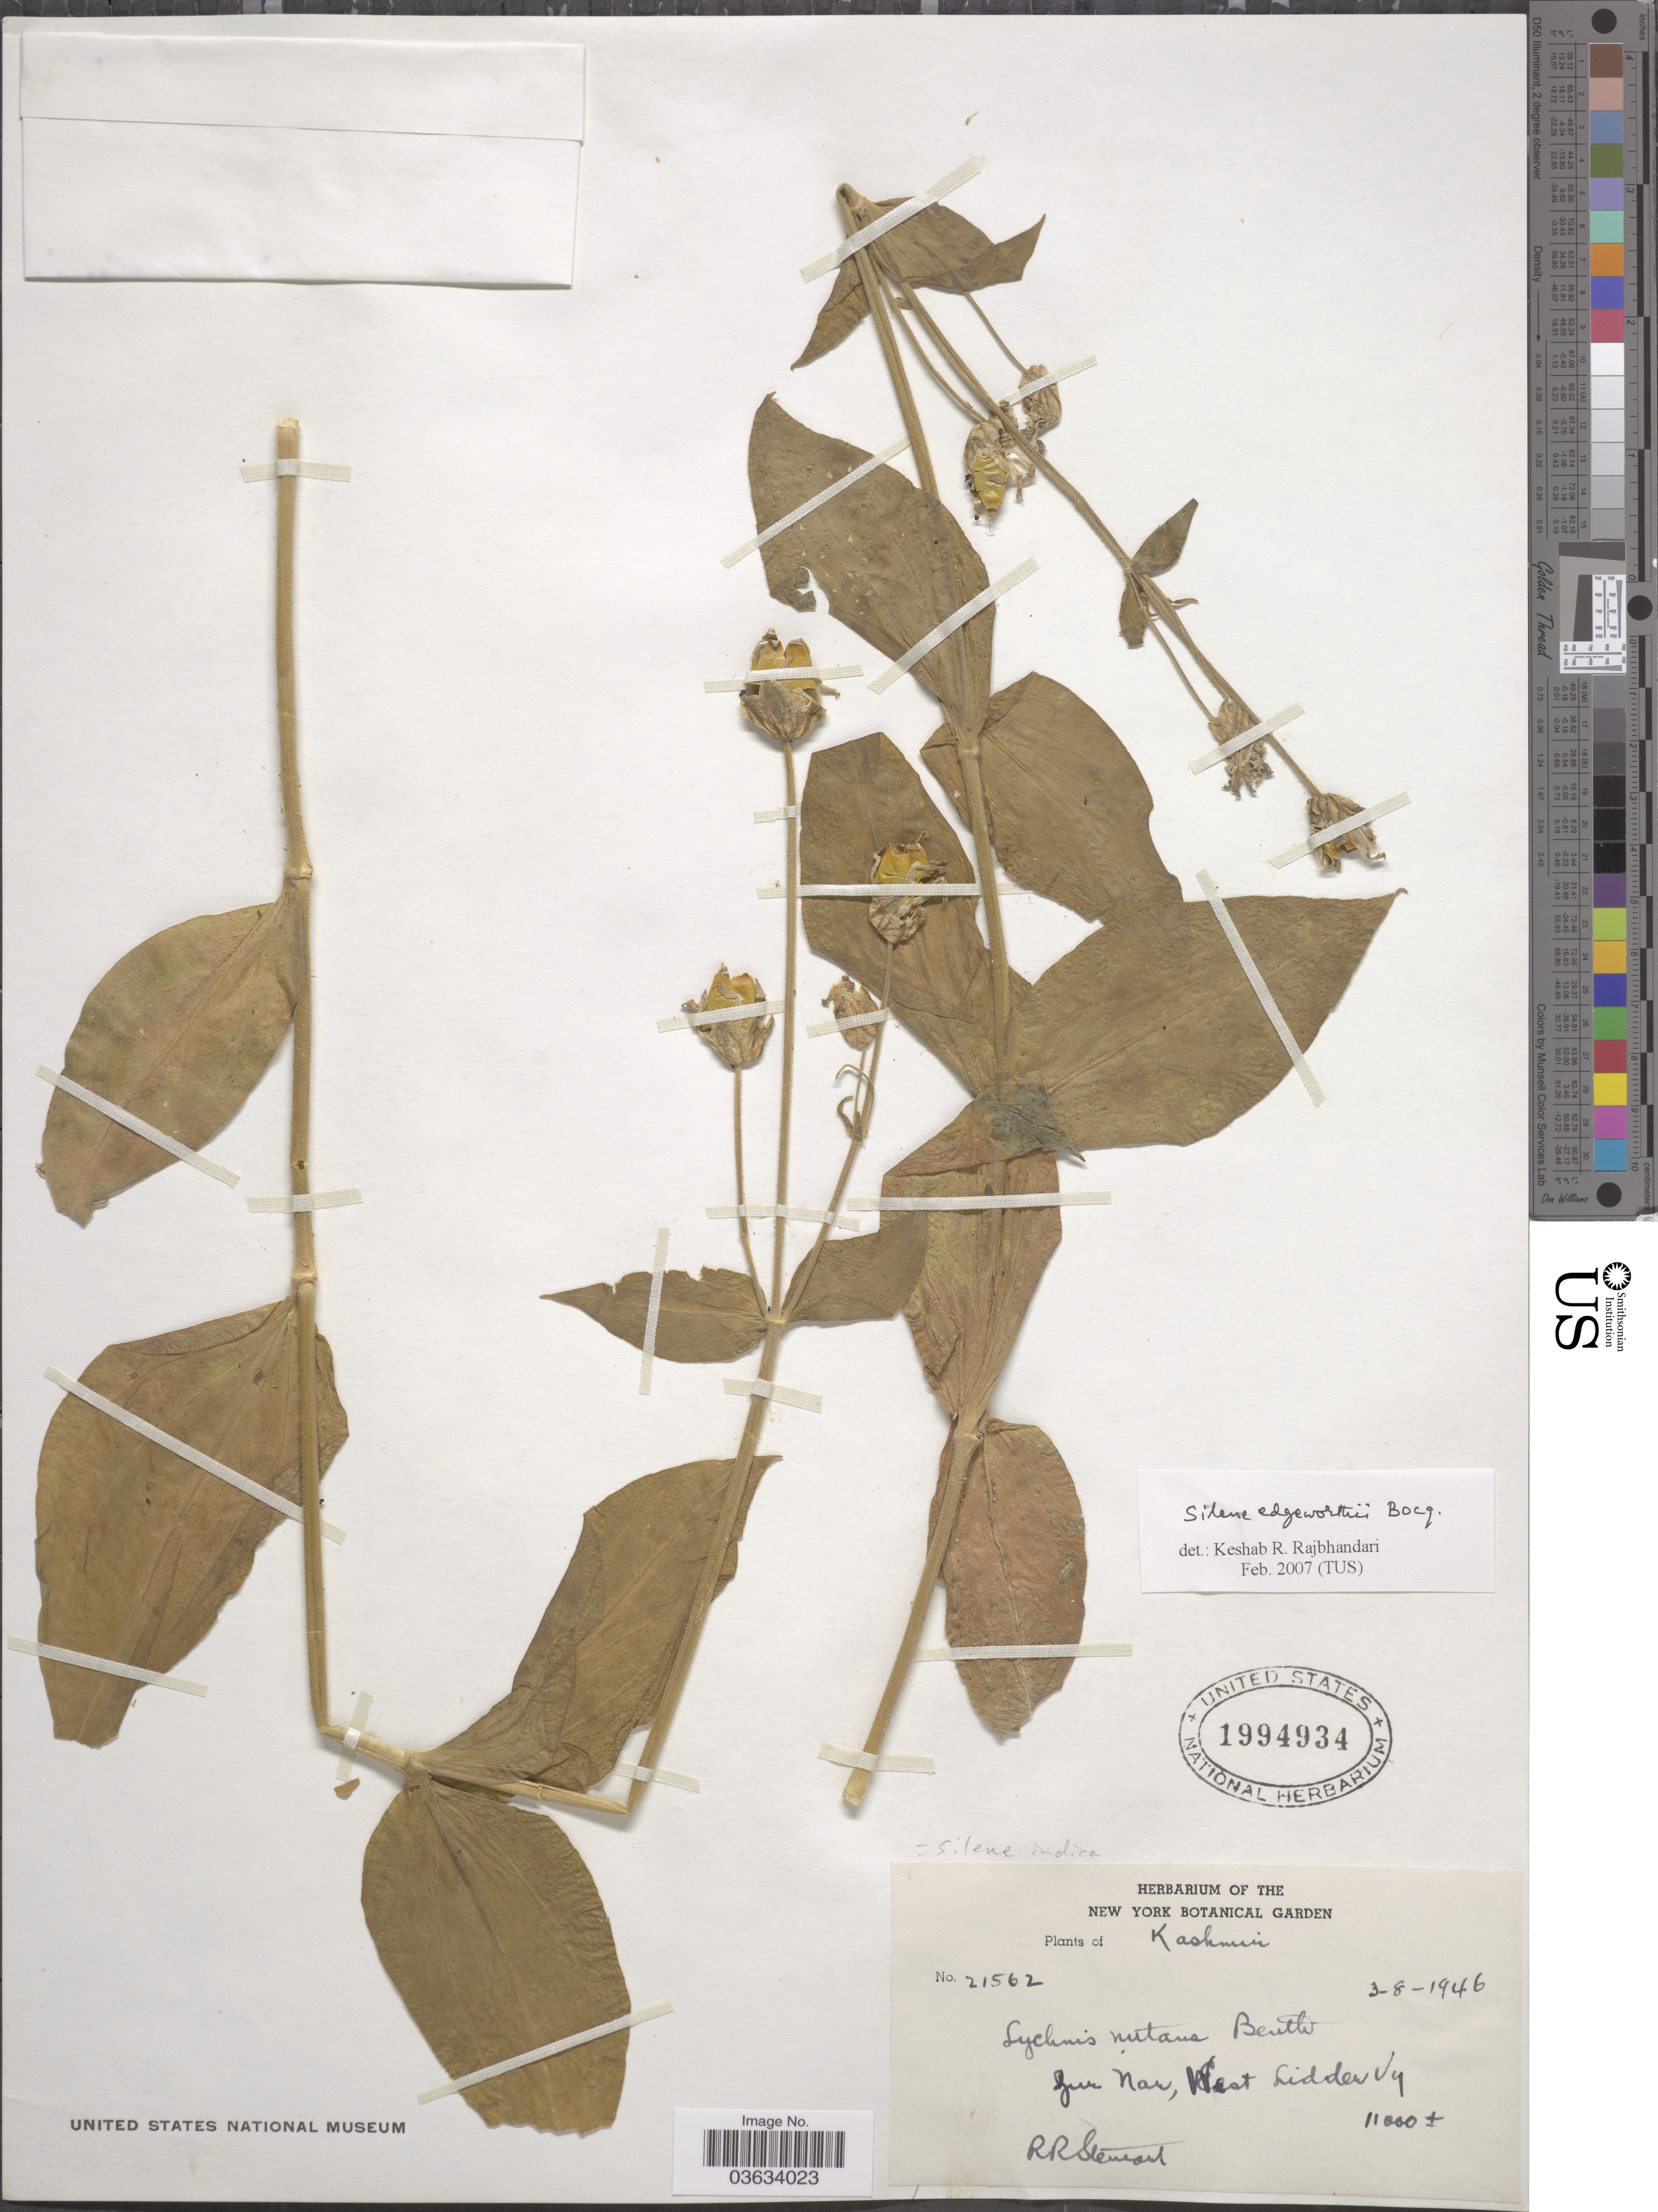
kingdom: Plantae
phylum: Tracheophyta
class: Magnoliopsida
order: Caryophyllales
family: Caryophyllaceae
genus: Silene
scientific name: Silene edgeworthii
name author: Bocquet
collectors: R. Stewart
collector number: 21562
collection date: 1946-08-03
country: India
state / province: Jammu and Kashmir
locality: Kashmir. Zur Nar, West Lidder Vy.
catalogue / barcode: US 1994934